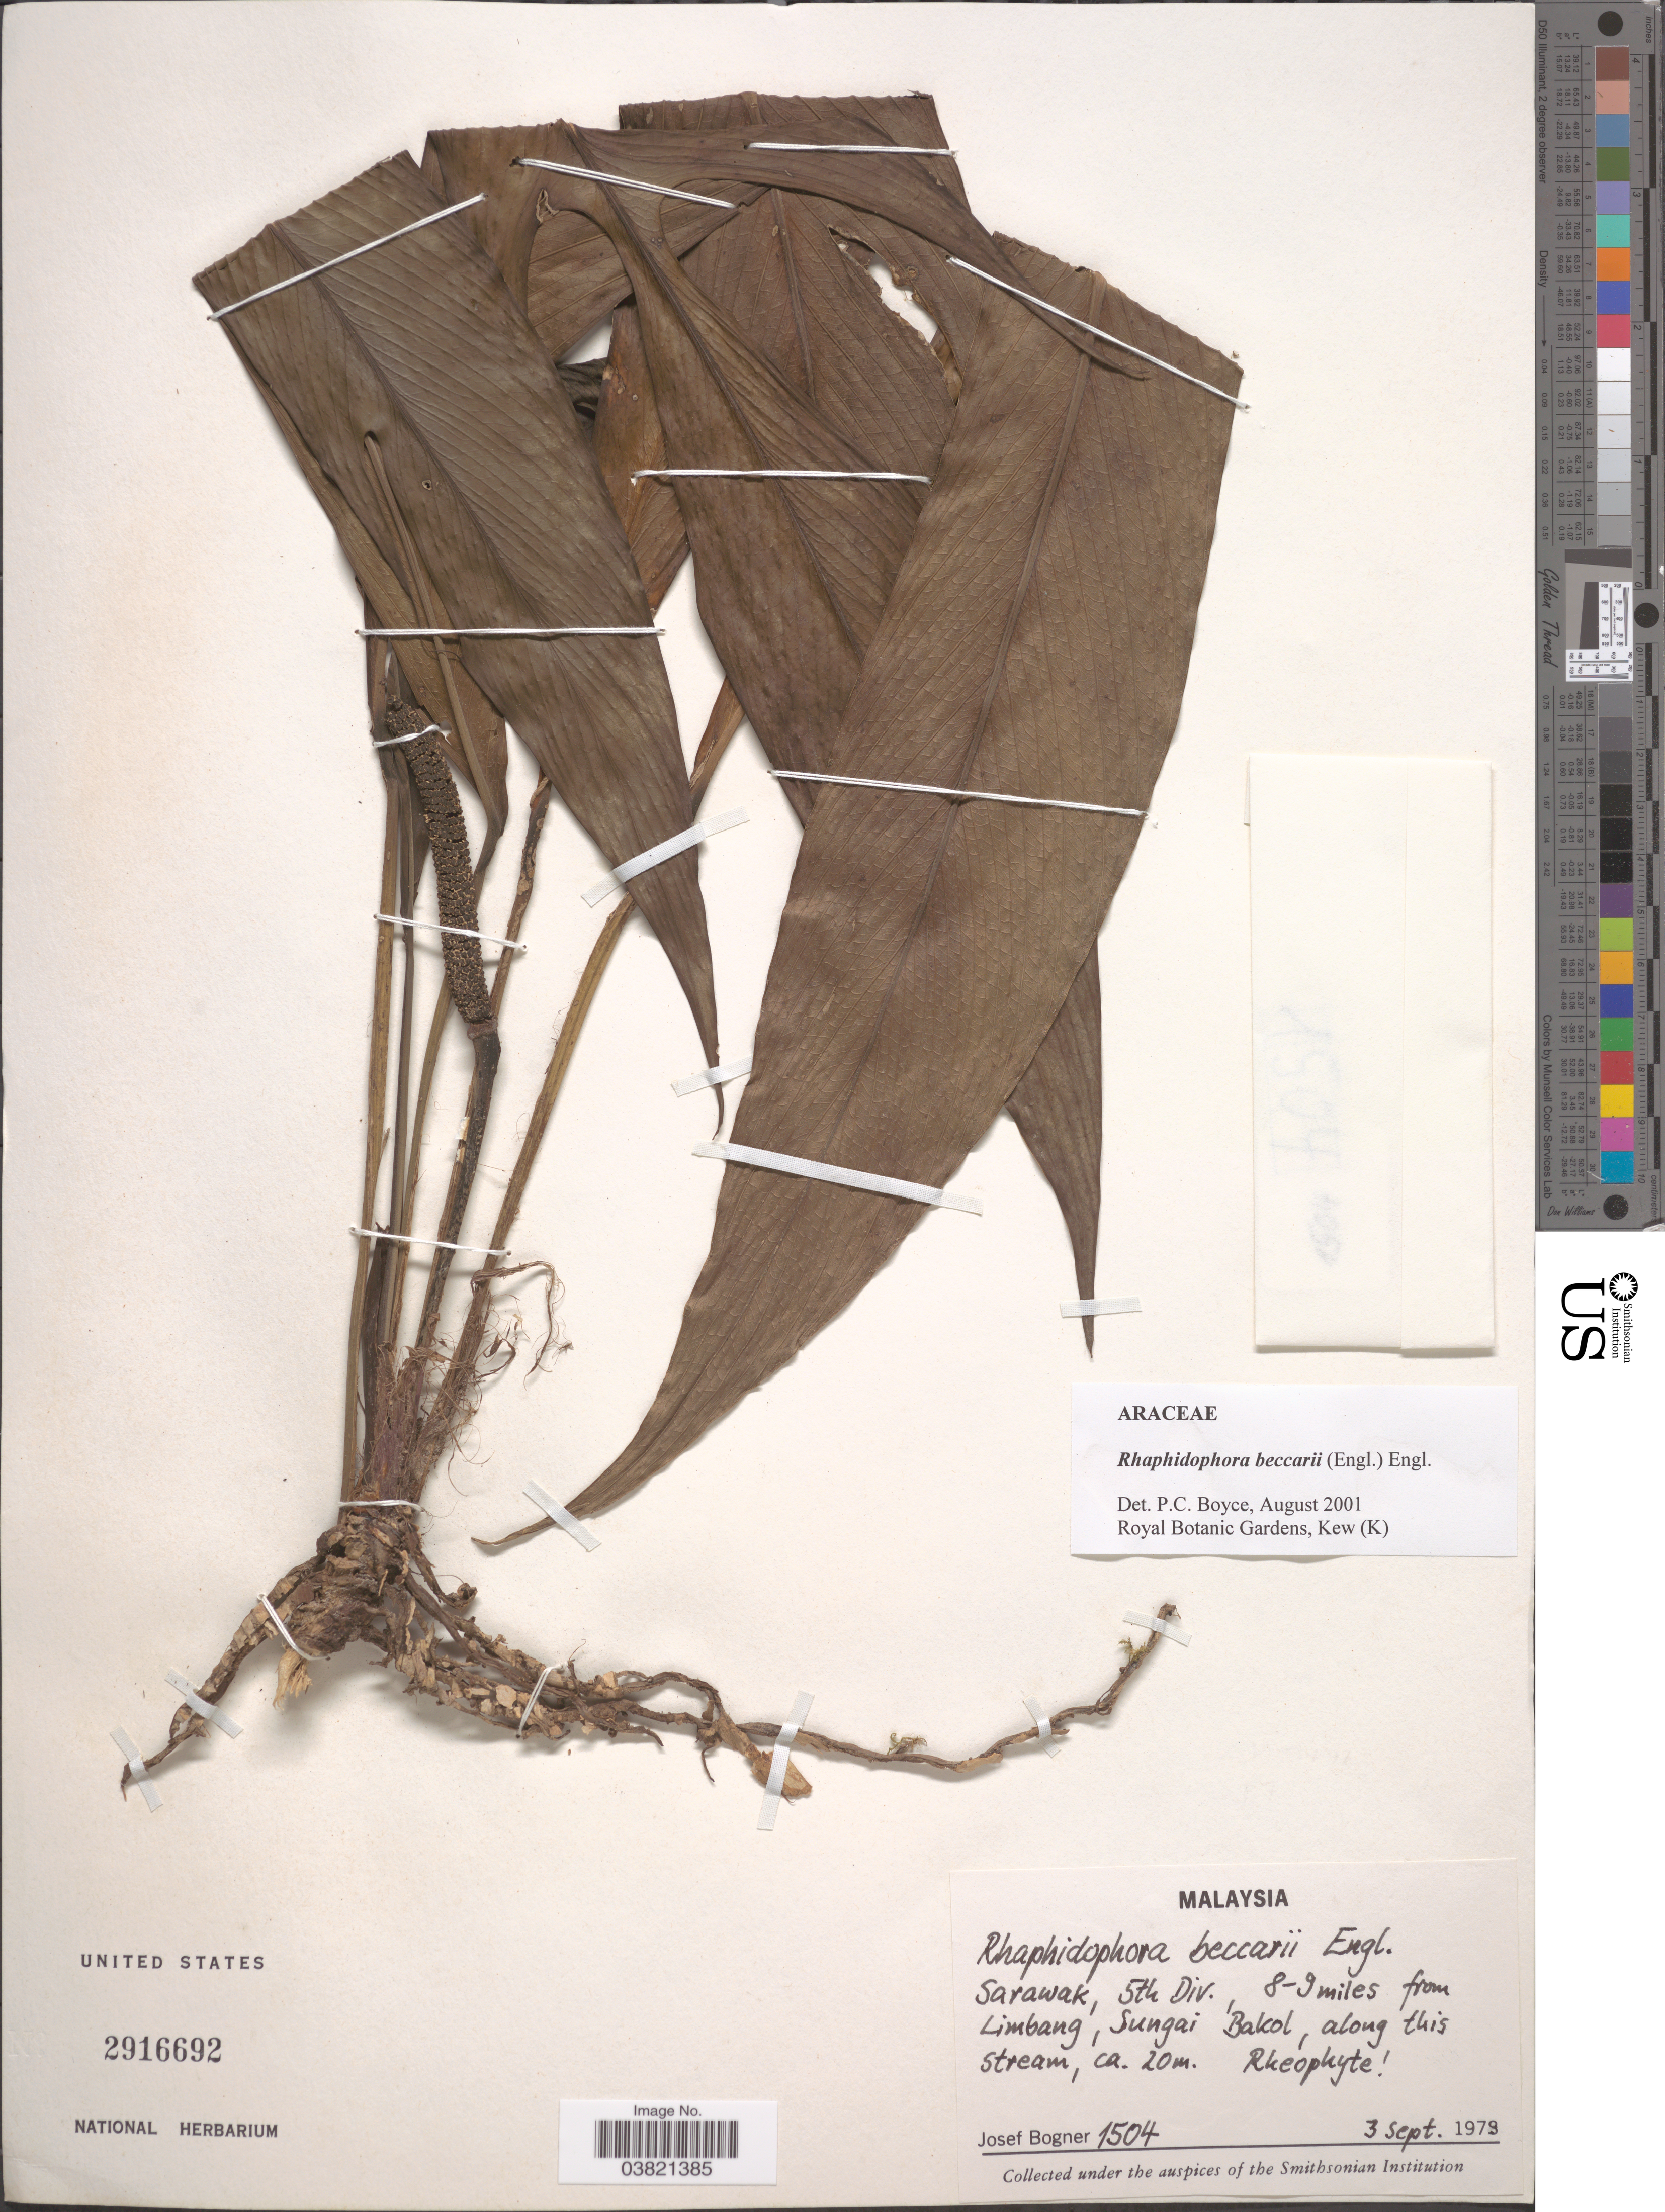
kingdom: Plantae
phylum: Tracheophyta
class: Liliopsida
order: Alismatales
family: Araceae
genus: Rhaphidophora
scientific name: Rhaphidophora beccarii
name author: (Engl.) Engl.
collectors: J. Bogner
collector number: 1504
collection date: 1979-09-03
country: Malaysia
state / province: Sarawak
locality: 5th Div., 8-9 miles from Limbang, Sungai Bakol, along this stream.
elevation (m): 20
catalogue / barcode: US 2916692